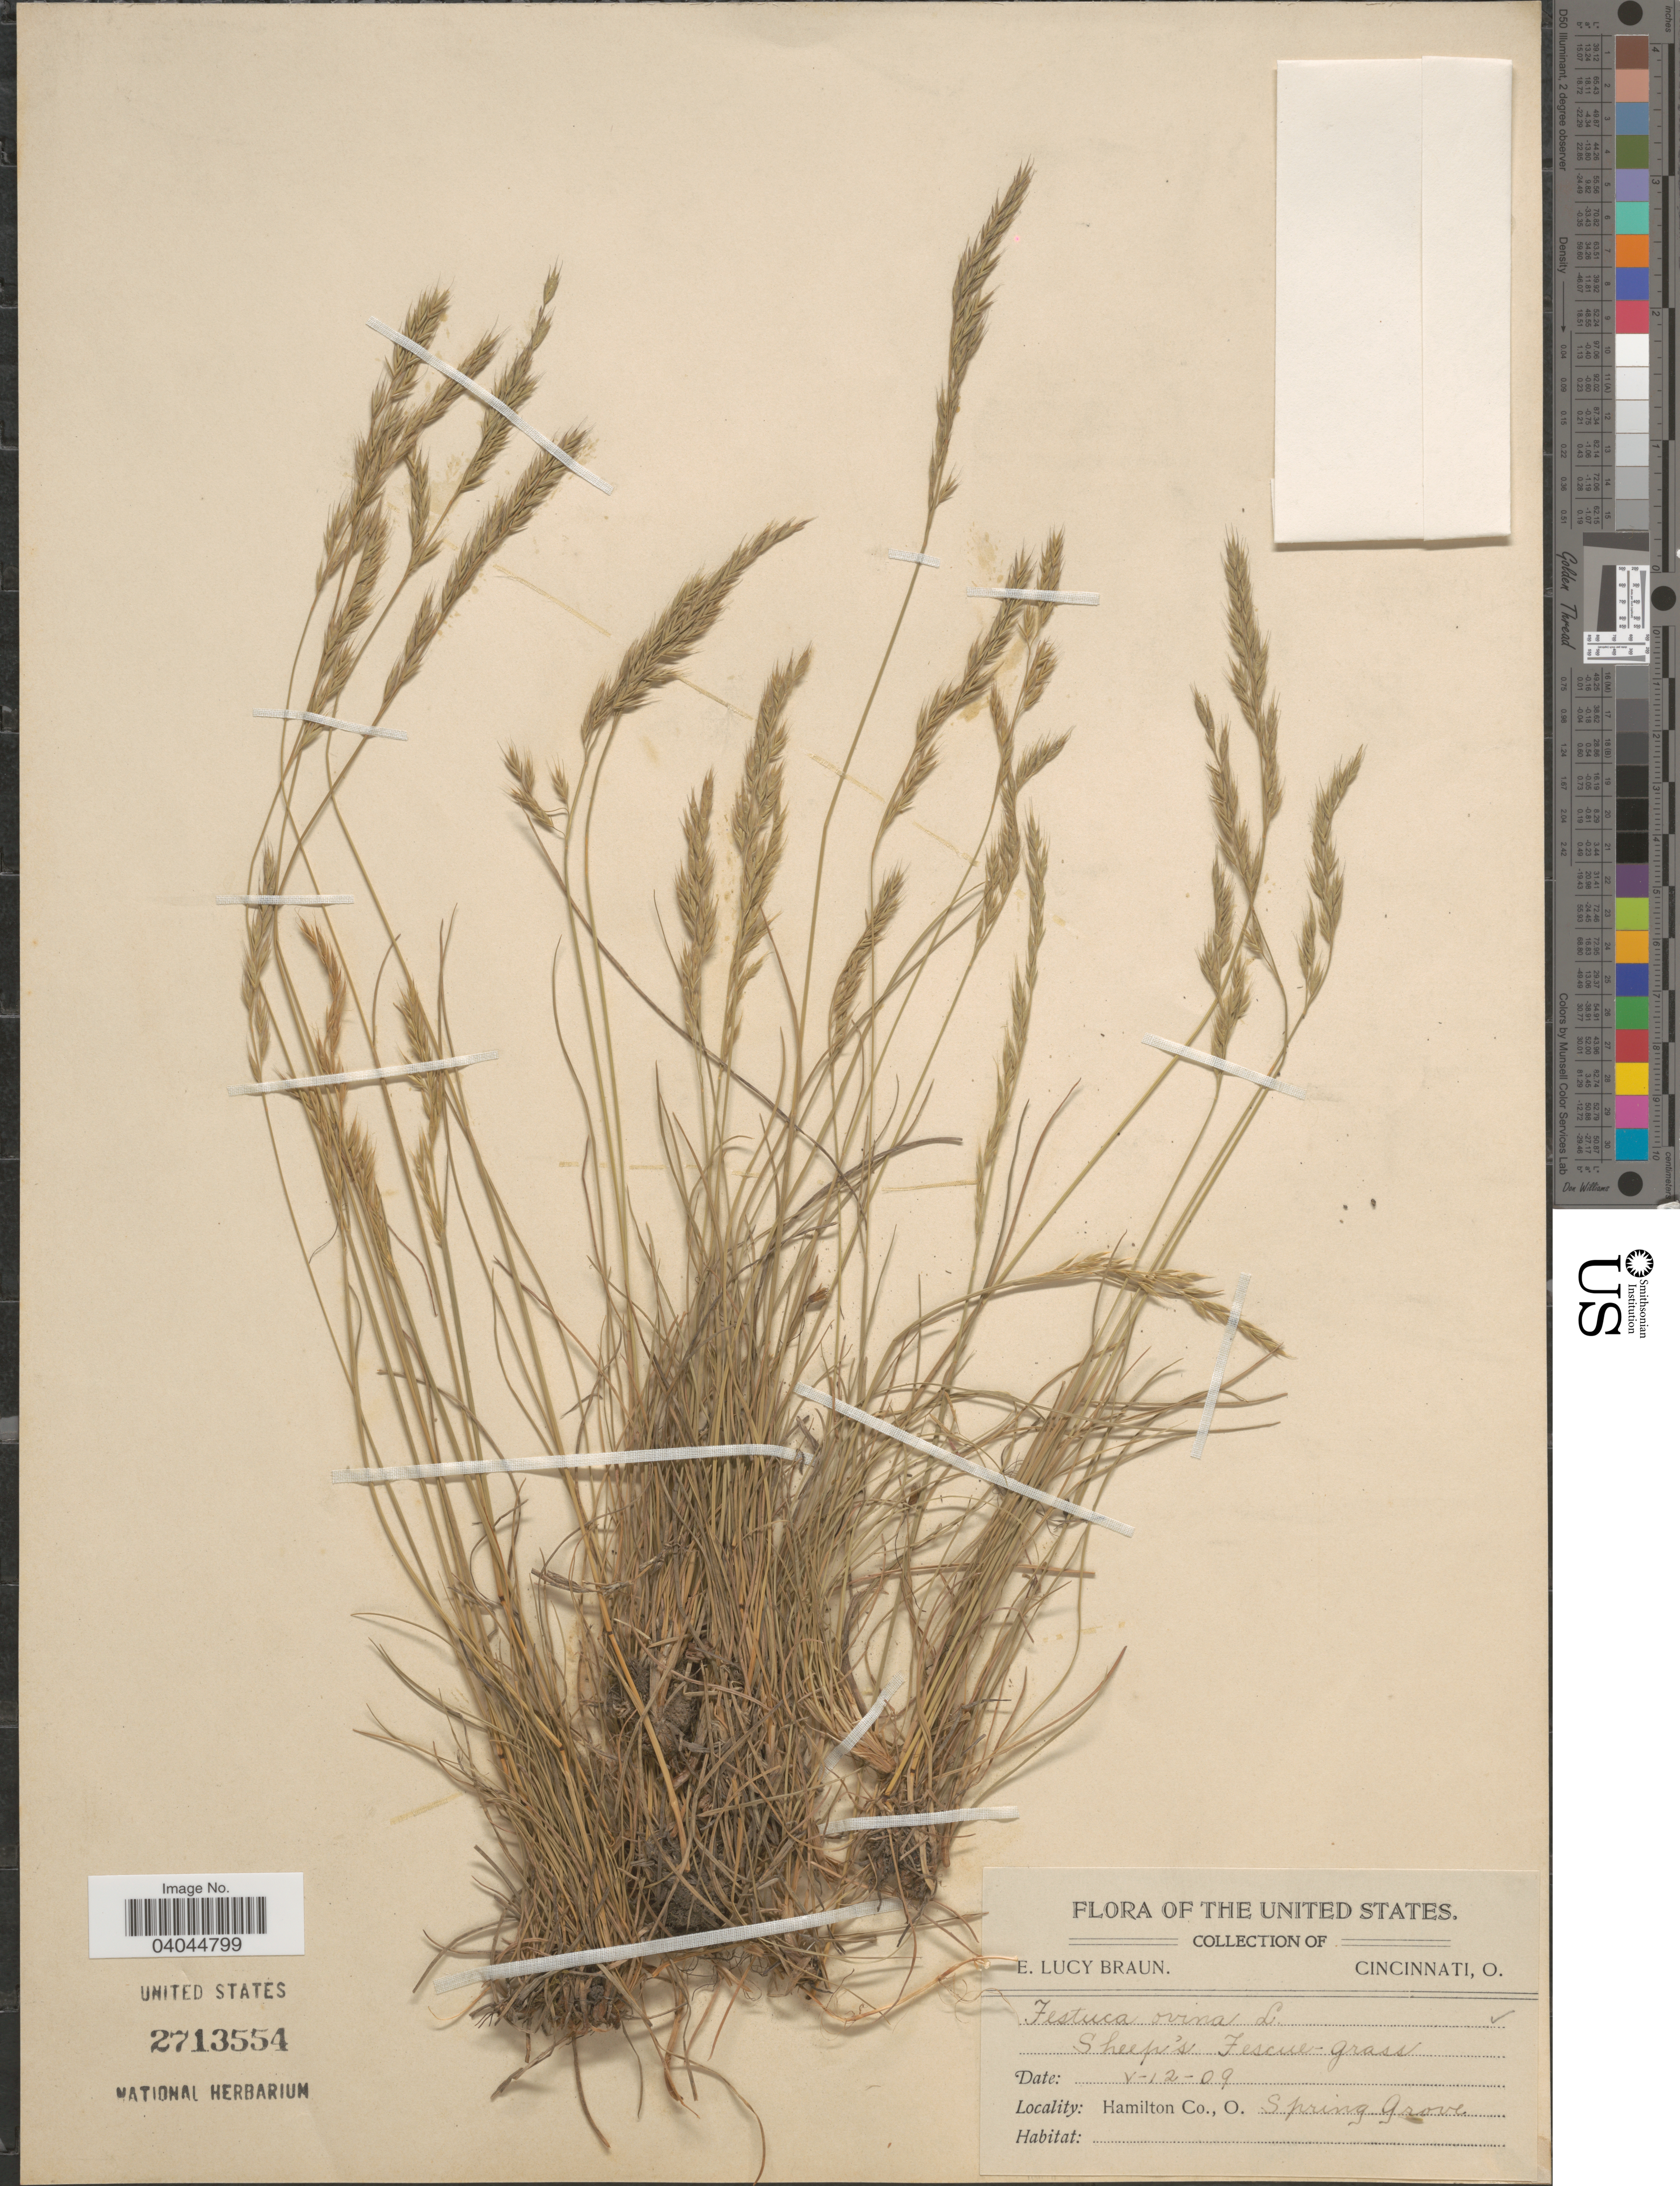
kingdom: Plantae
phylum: Tracheophyta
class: Liliopsida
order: Poales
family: Poaceae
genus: Festuca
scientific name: Festuca ovina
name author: L.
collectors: E. L. Braun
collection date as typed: Transcribed d/m/y: 12/5/9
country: United States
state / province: Ohio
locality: Hamilton Co, Spring Grove.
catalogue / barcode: US 2713554